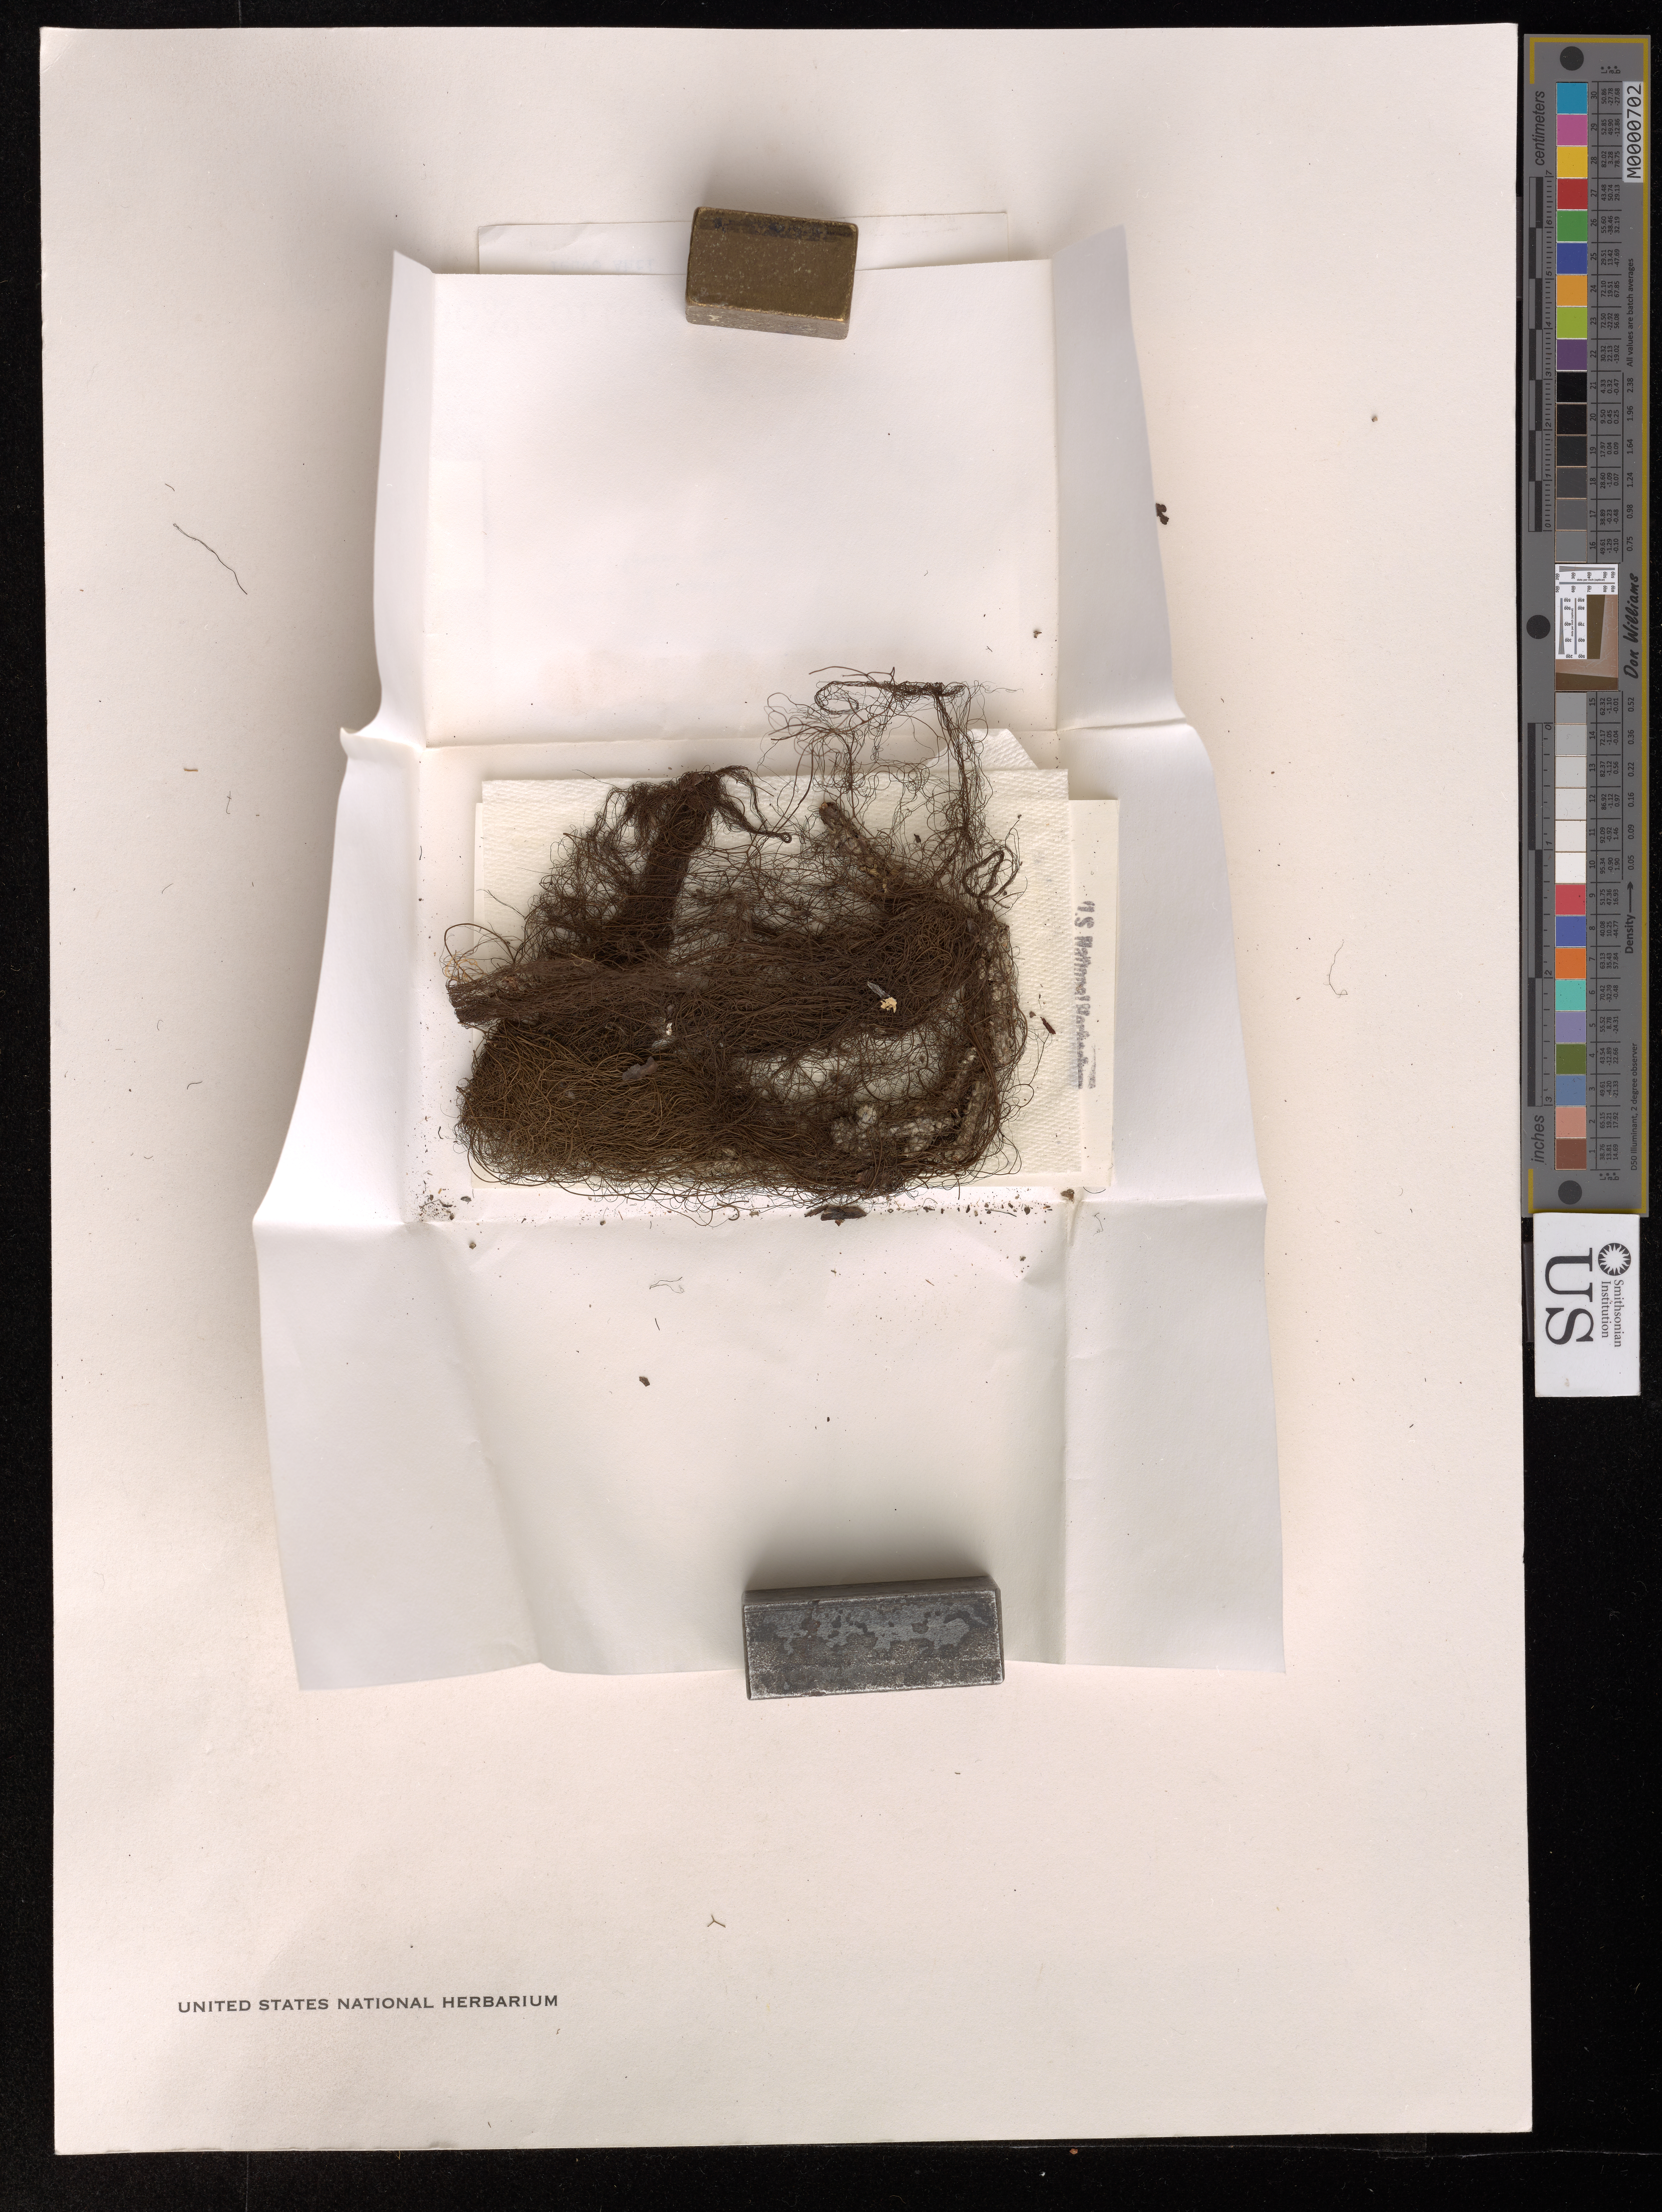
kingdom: Fungi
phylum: Ascomycota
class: Lecanoromycetes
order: Lecanorales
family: Parmeliaceae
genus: Bryoria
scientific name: Bryoria lanestris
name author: (Ach.) Brodo & D.Hawksw.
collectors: J. W. Thomson & T. T. Ahti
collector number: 24071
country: United States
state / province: Alaska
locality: Mile 33, Haines Hwy.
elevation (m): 305